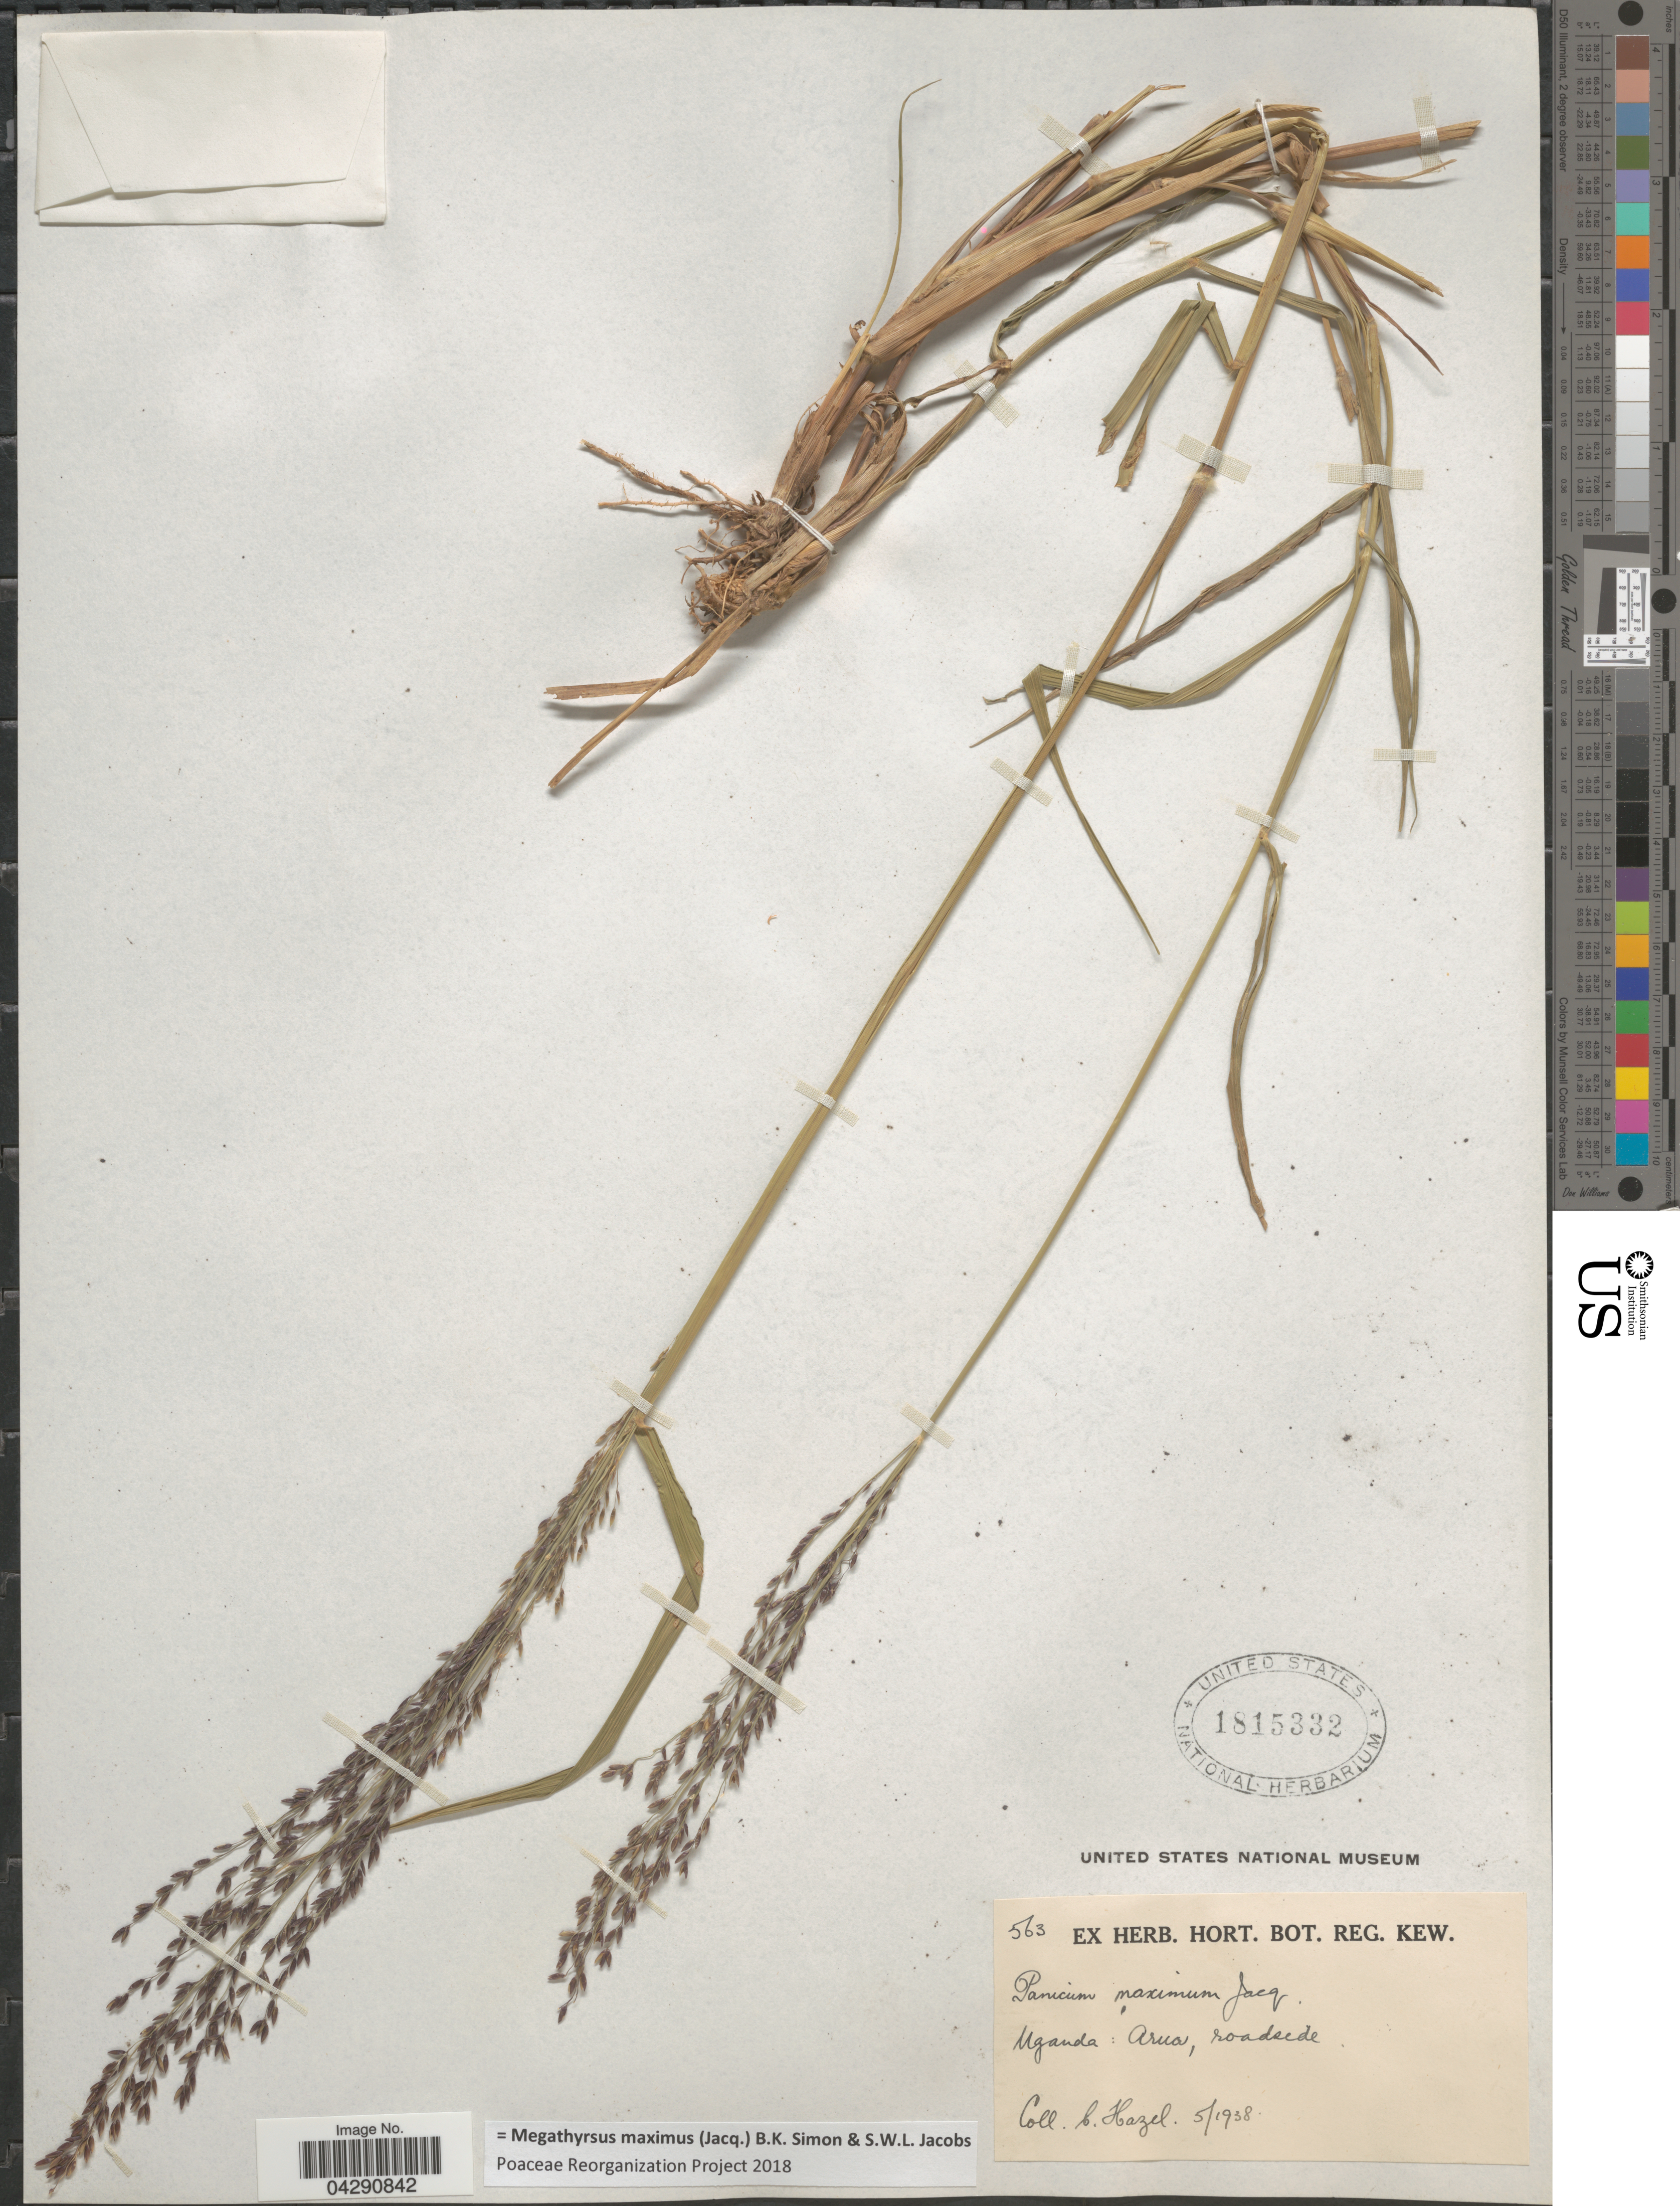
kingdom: Plantae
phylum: Tracheophyta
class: Liliopsida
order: Poales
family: Poaceae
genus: Megathyrsus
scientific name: Megathyrsus maximus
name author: (Jacq.) B.K. Simon & S.W.L. Jacobs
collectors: C. Hazel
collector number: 563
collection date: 1938-05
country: Uganda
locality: Arua, roadside.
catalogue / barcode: US 1815332